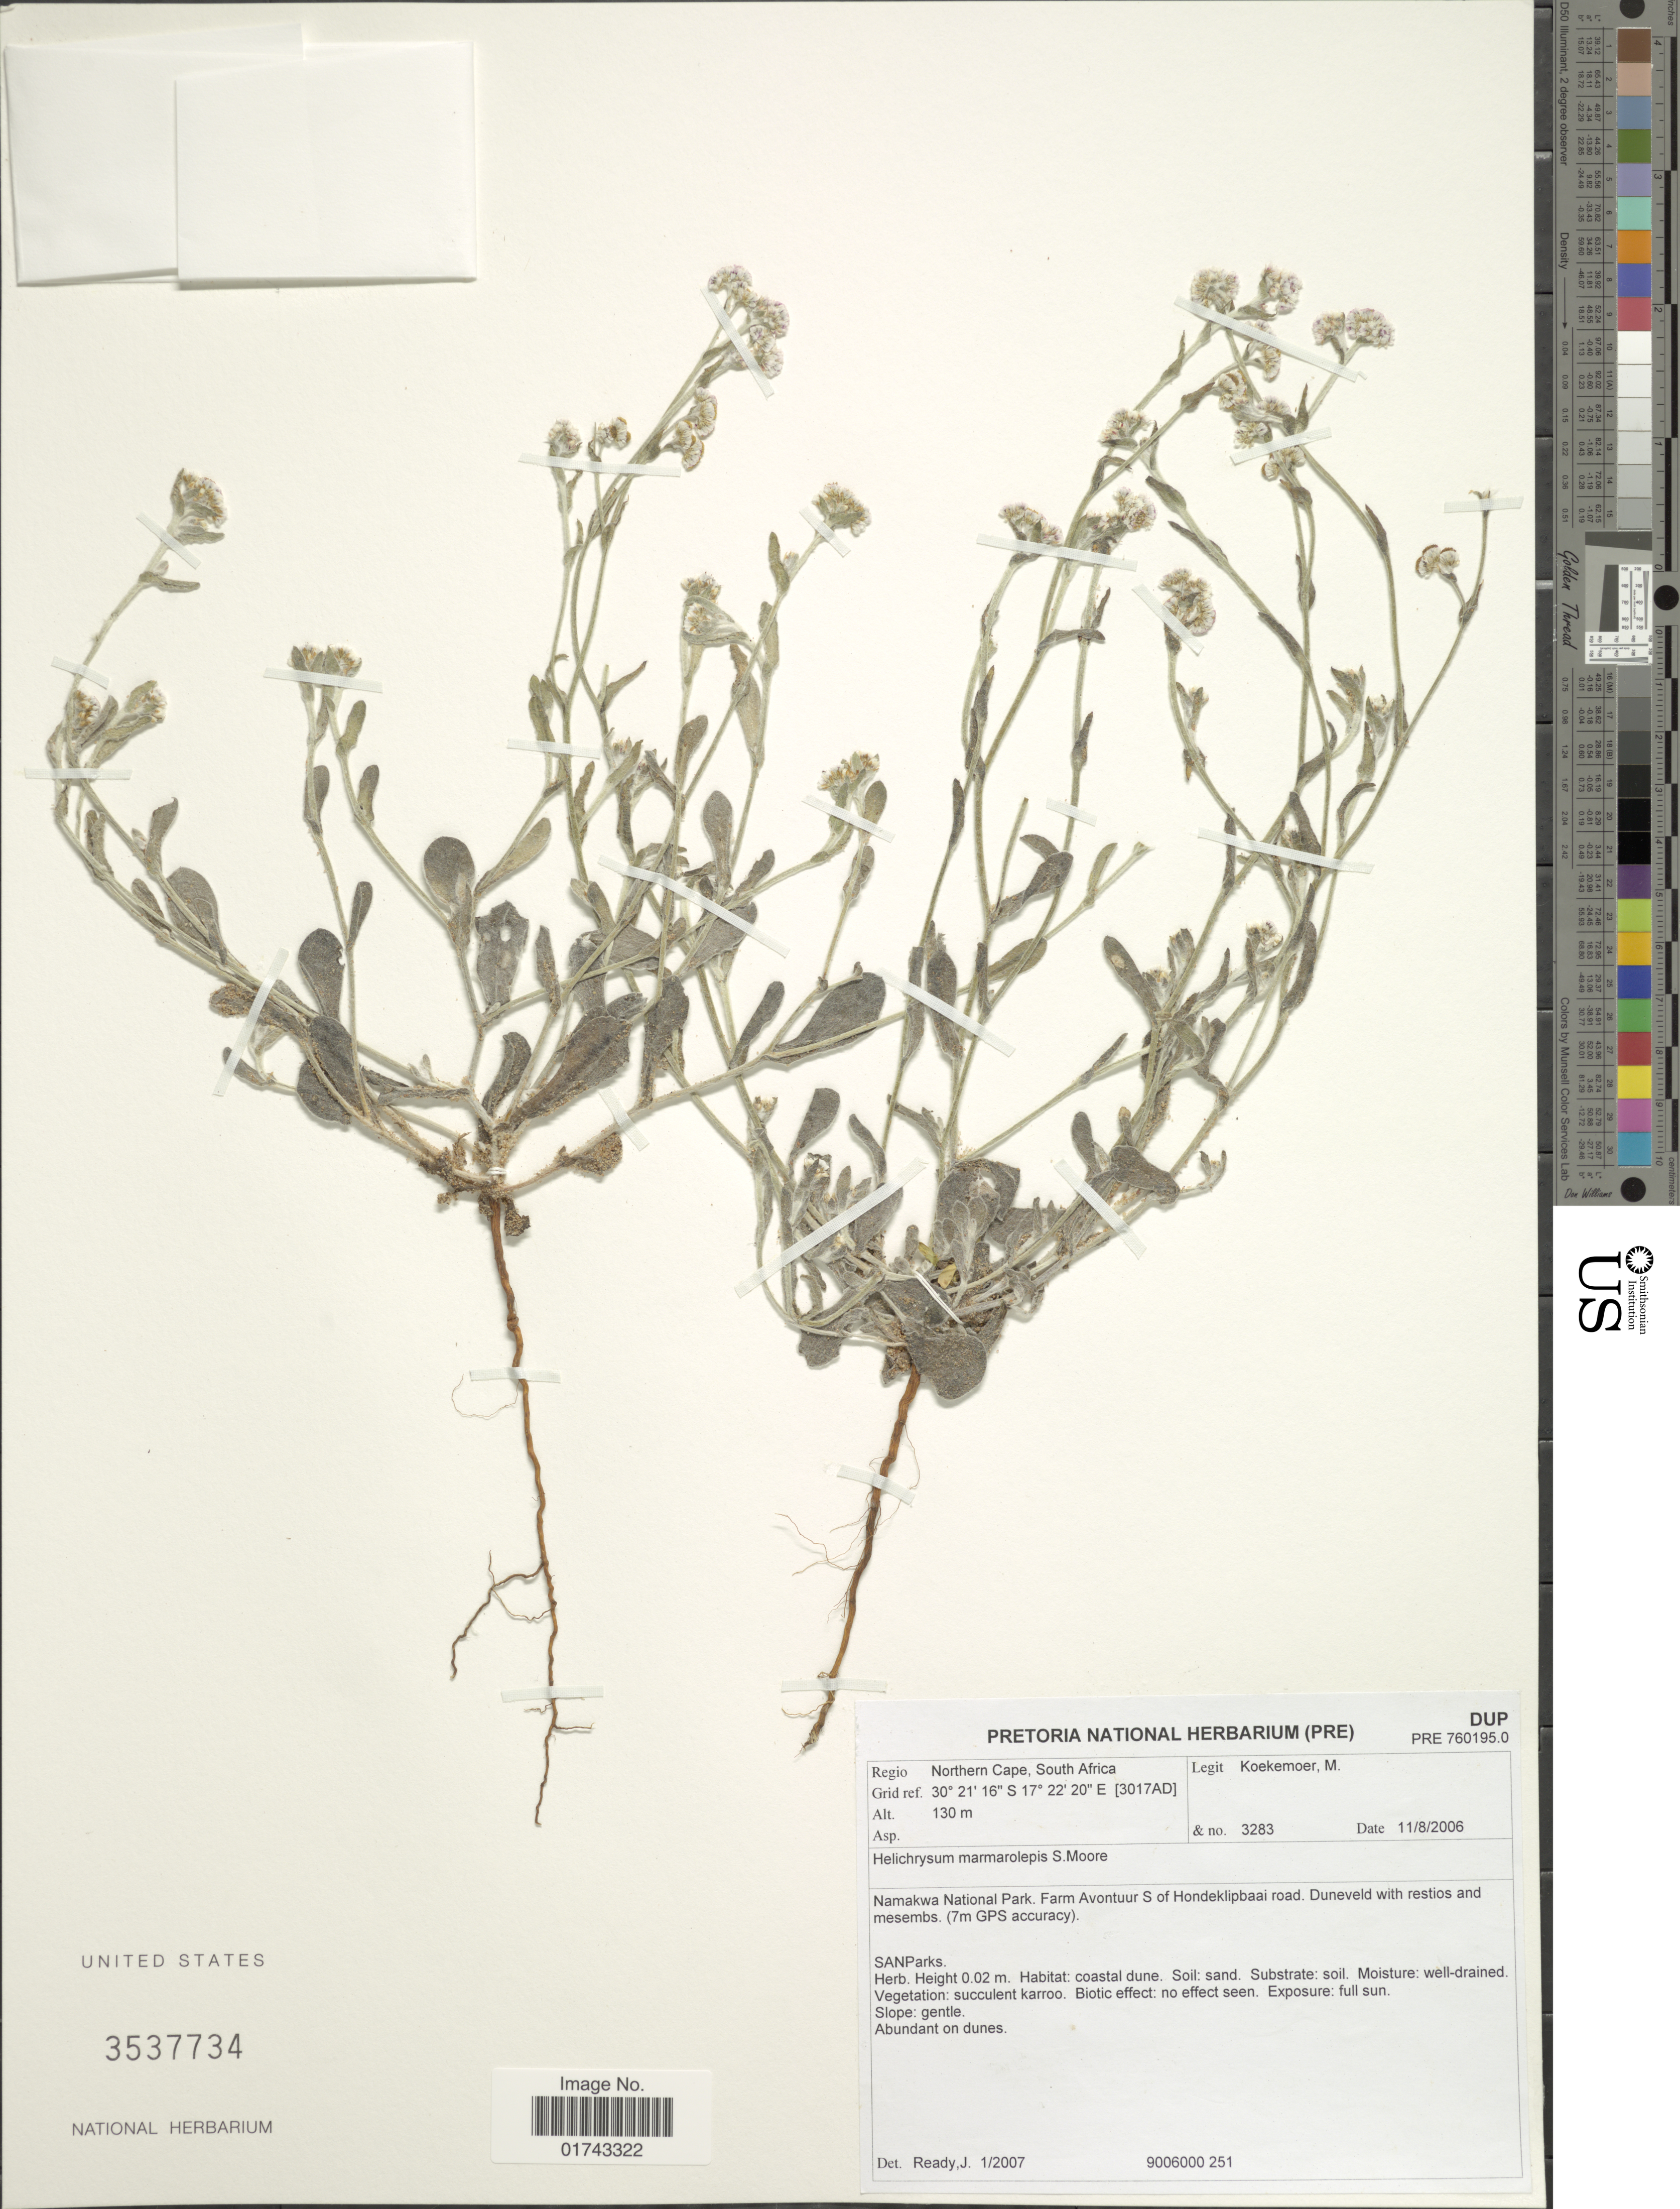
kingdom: Plantae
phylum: Tracheophyta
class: Magnoliopsida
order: Asterales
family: Asteraceae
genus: Helichrysum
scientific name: Helichrysum marmarolepis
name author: S. Moore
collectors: M. Koekemoer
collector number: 3283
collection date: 2006-08-11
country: South Africa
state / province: Northern Cape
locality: Regio Northern Cape, South Africa, Grid ref. [3017AD], Namakwa National Park, Farm Avontuur S of Hindeklipbaai road,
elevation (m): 130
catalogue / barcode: US 3537734